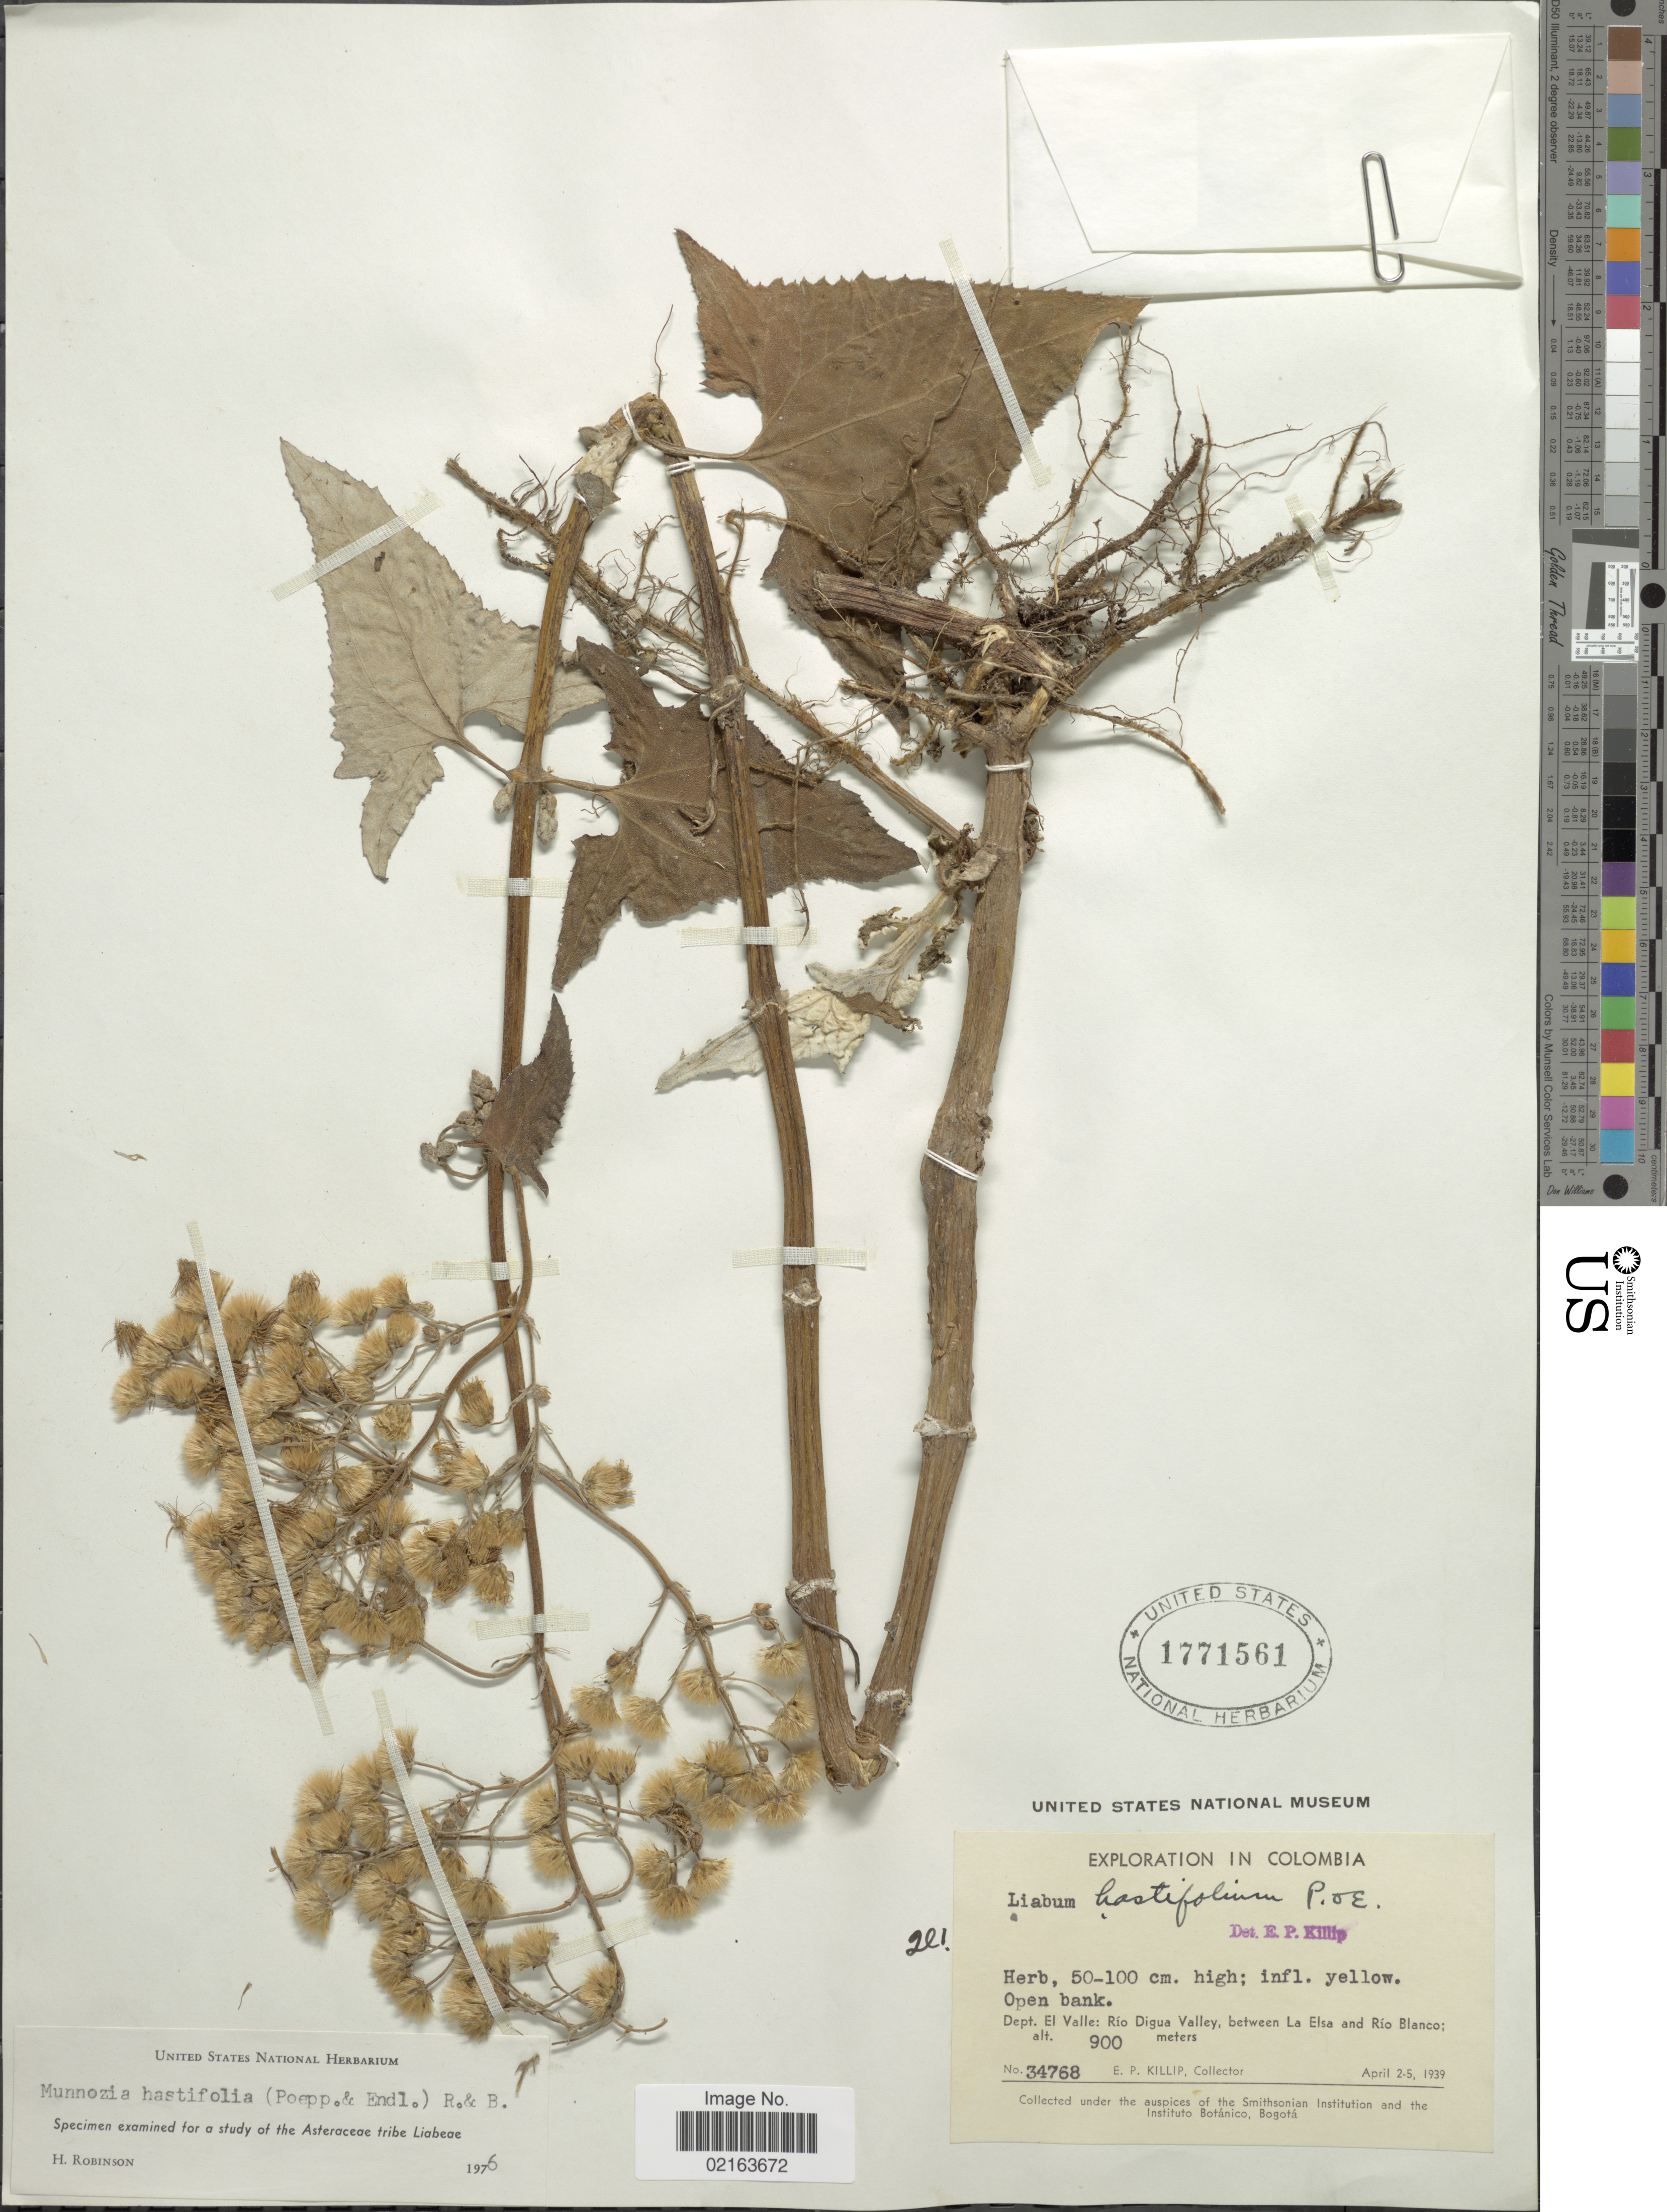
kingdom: Plantae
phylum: Tracheophyta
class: Magnoliopsida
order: Asterales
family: Asteraceae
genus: Munnozia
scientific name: Munnozia hastifolia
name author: (Poepp.) H. Rob. & Brettell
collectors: E. P. Killip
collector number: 34768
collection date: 1939-04-02/1939-04-05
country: Colombia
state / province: Valle del Cauca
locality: Open bank. Dept. El Valle: Río Digua Valley, between La Elsa and Río Blanco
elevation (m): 900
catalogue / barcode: US 1771561